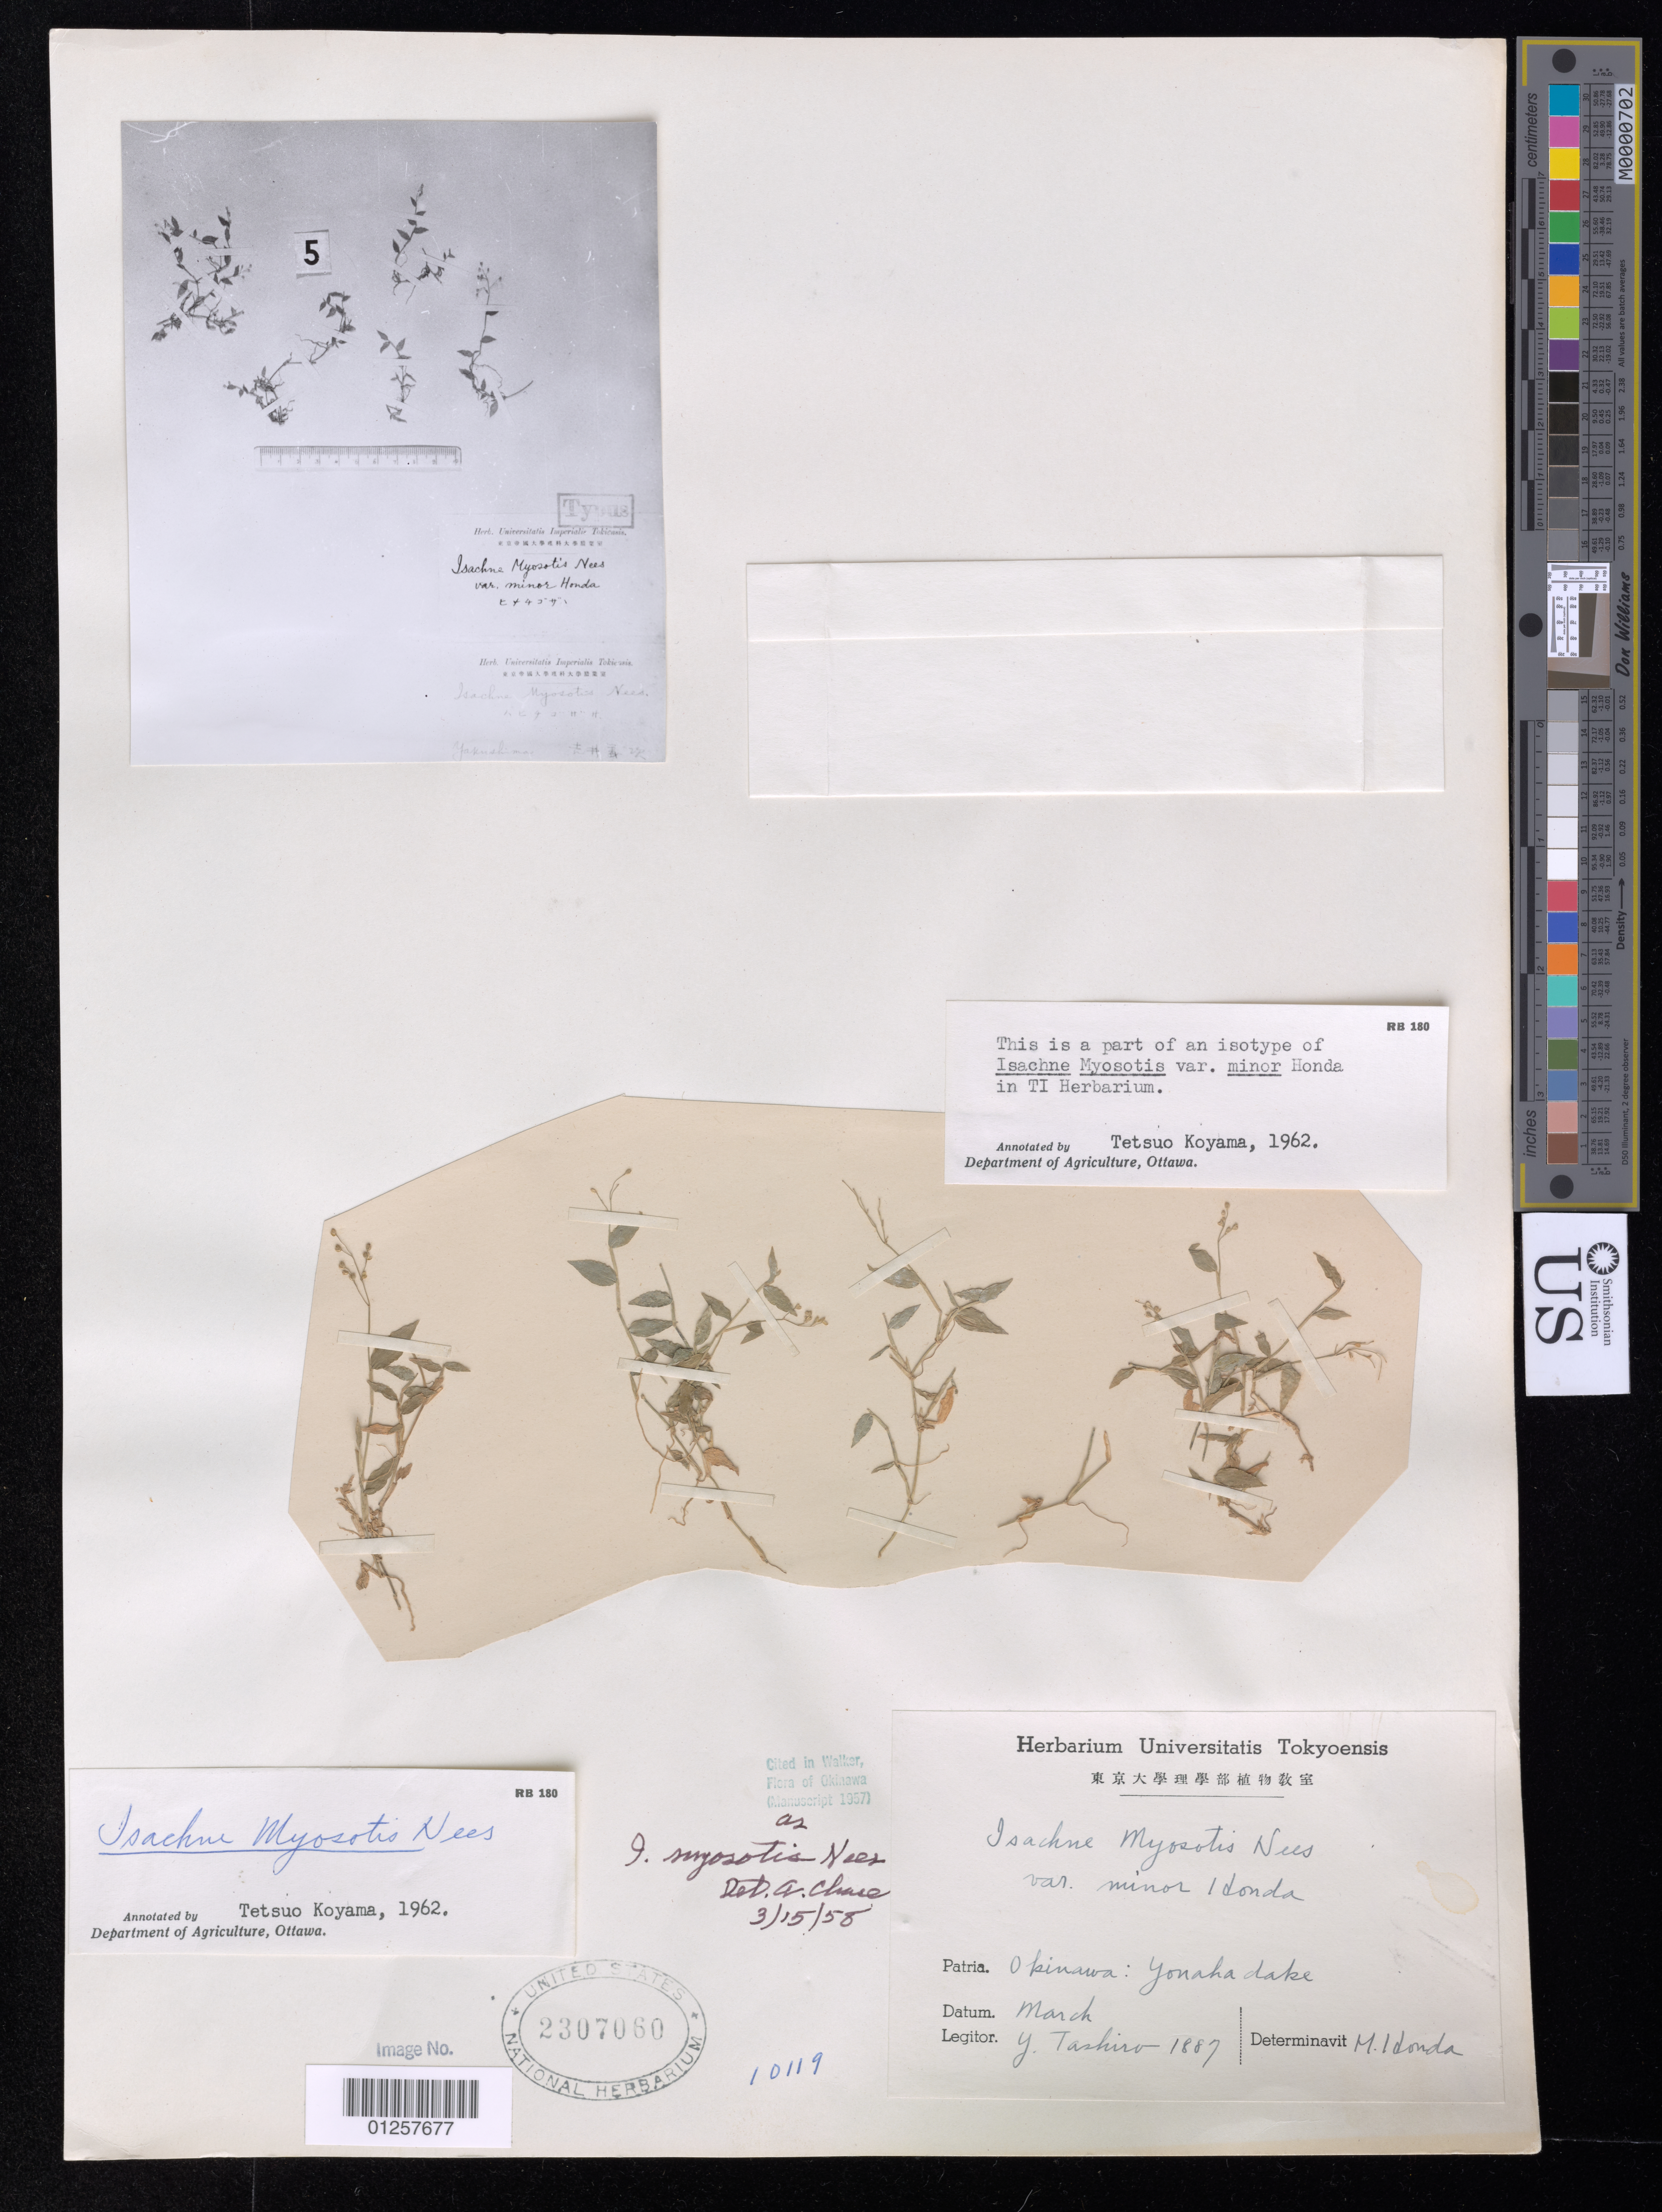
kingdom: Plantae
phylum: Tracheophyta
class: Liliopsida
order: Poales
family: Poaceae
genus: Isachne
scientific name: Isachne myosotis var. minor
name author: Honda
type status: Possible Type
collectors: Y. Tashiro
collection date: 1887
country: Japan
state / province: Okinawa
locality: Yonahadake.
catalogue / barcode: US 2307060